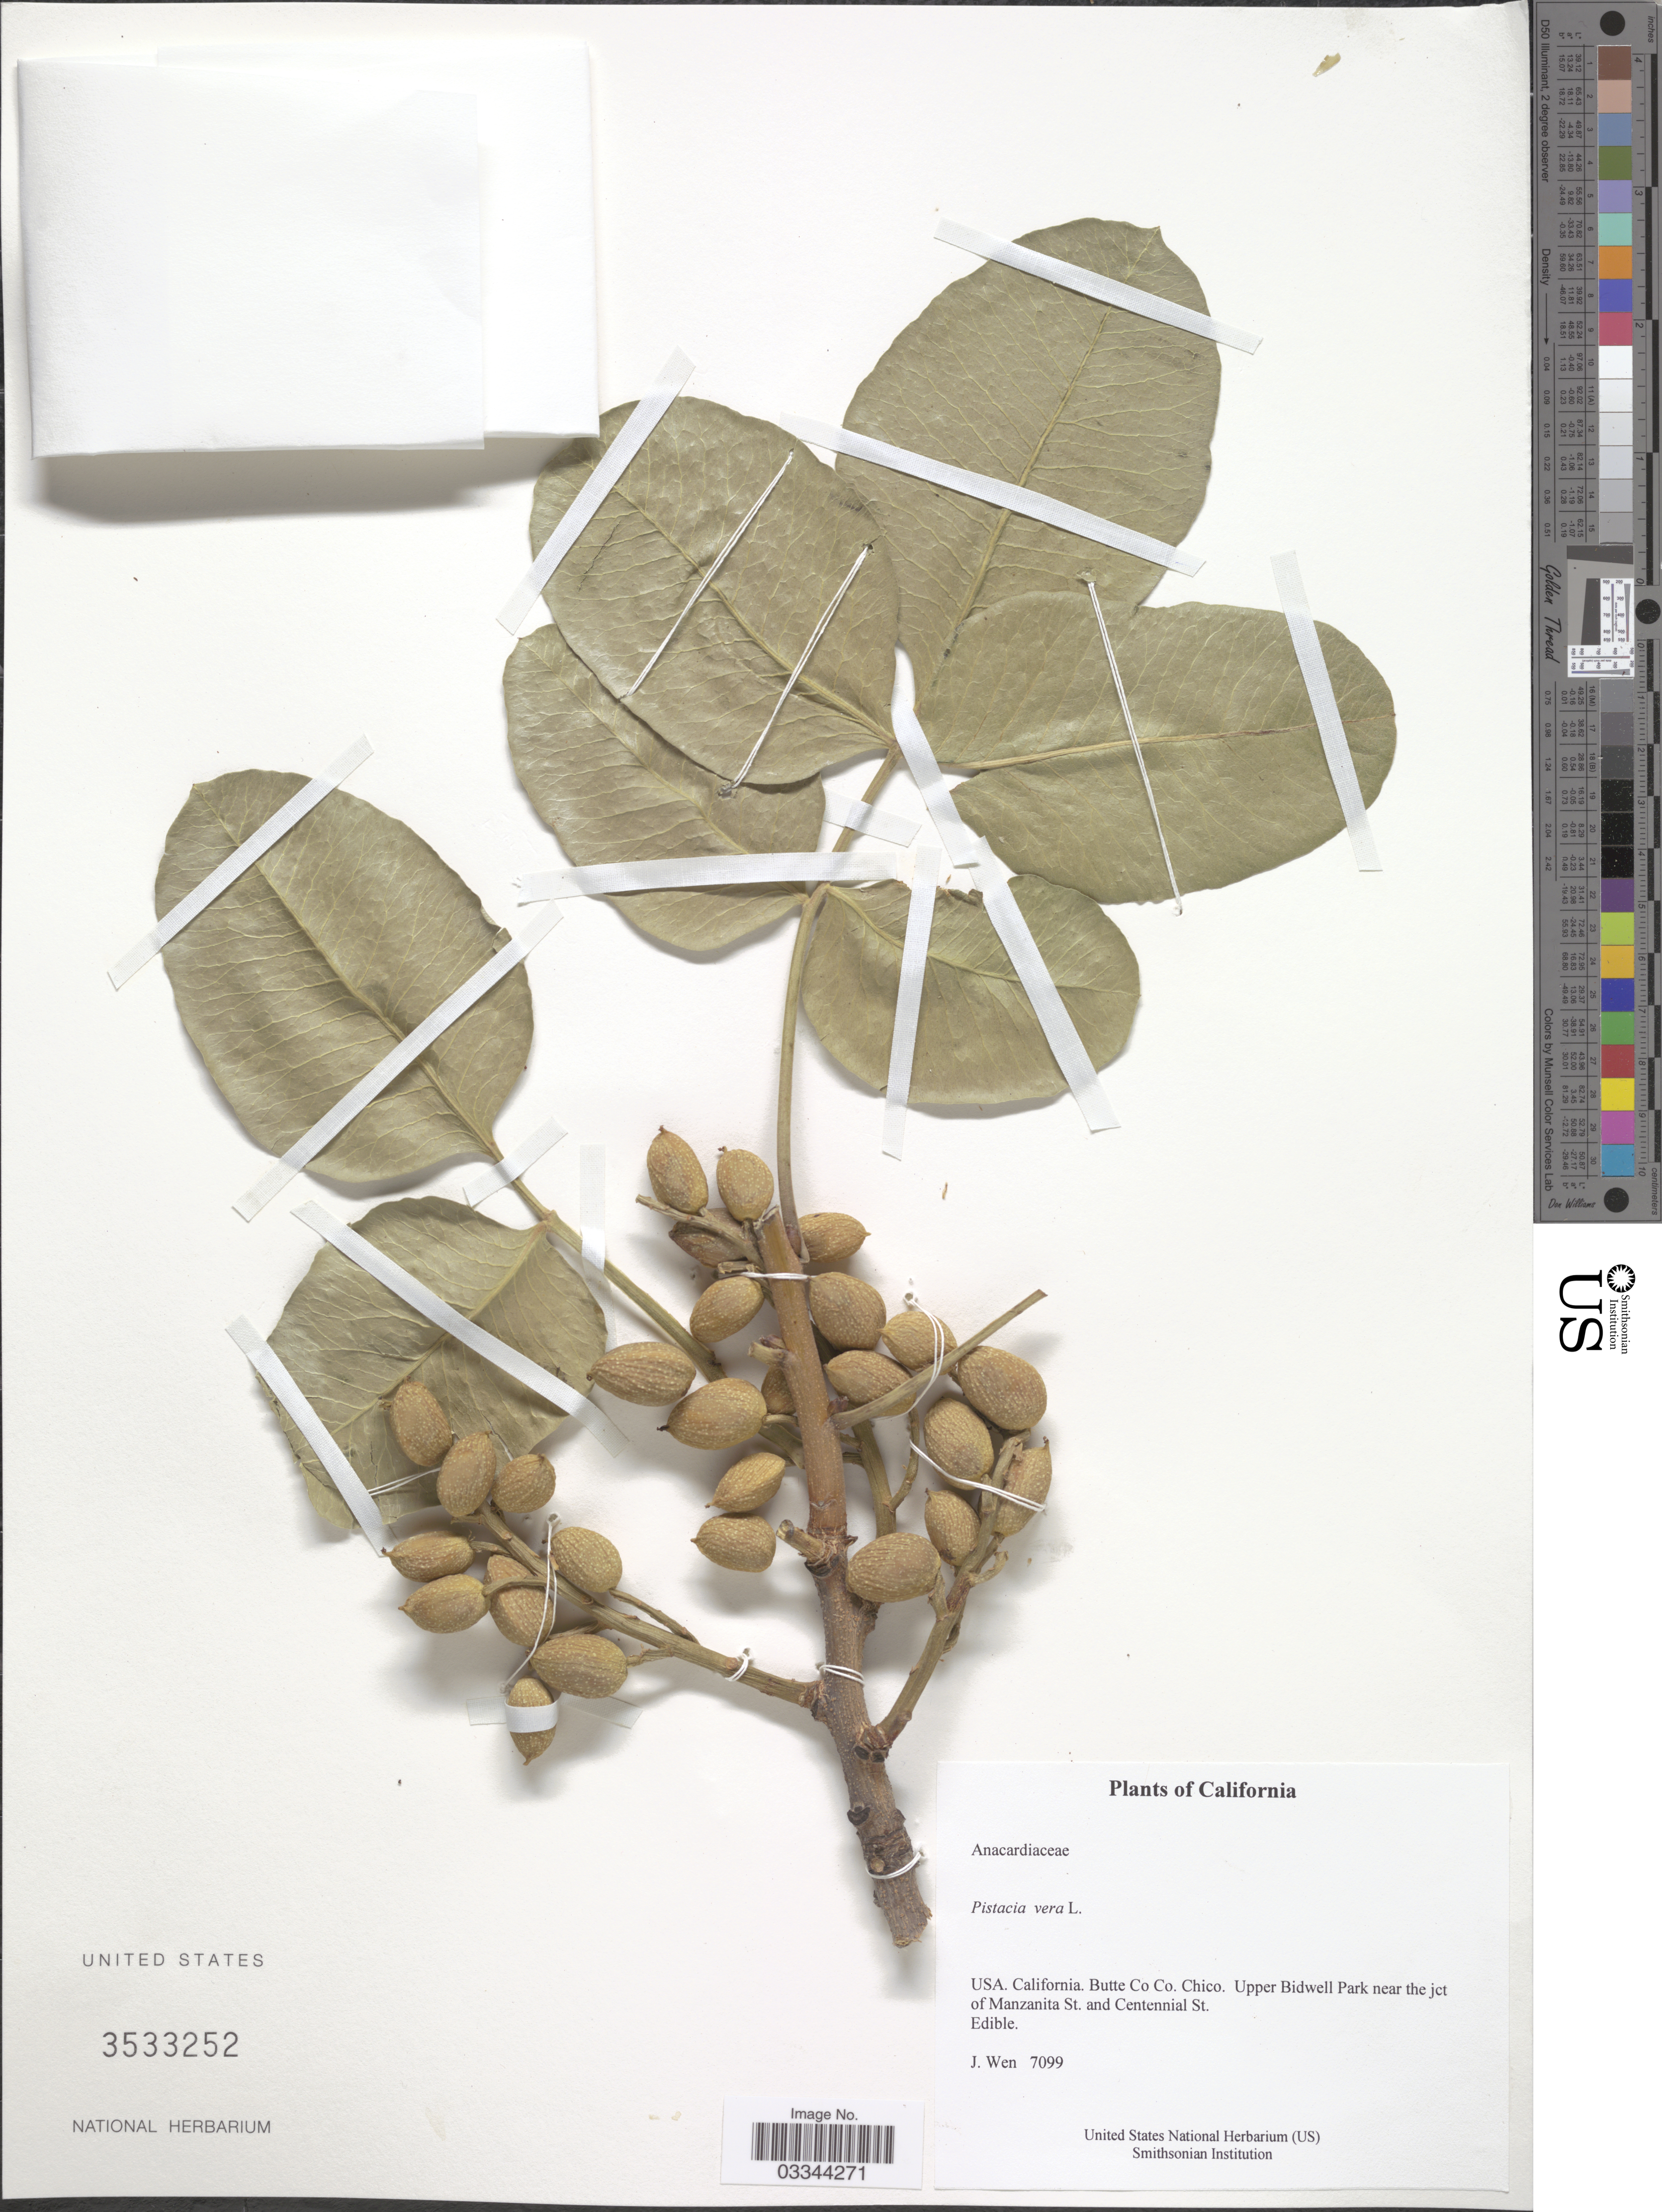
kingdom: Plantae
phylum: Tracheophyta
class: Magnoliopsida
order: Sapindales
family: Anacardiaceae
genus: Pistacia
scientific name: Pistacia vera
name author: L.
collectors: J. Wen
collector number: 7099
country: United States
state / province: California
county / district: Butte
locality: Butte Co Co. Chico. Upper Bidwell Park near the jct of Manzanita St. and Centennial St.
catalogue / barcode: US 3533252